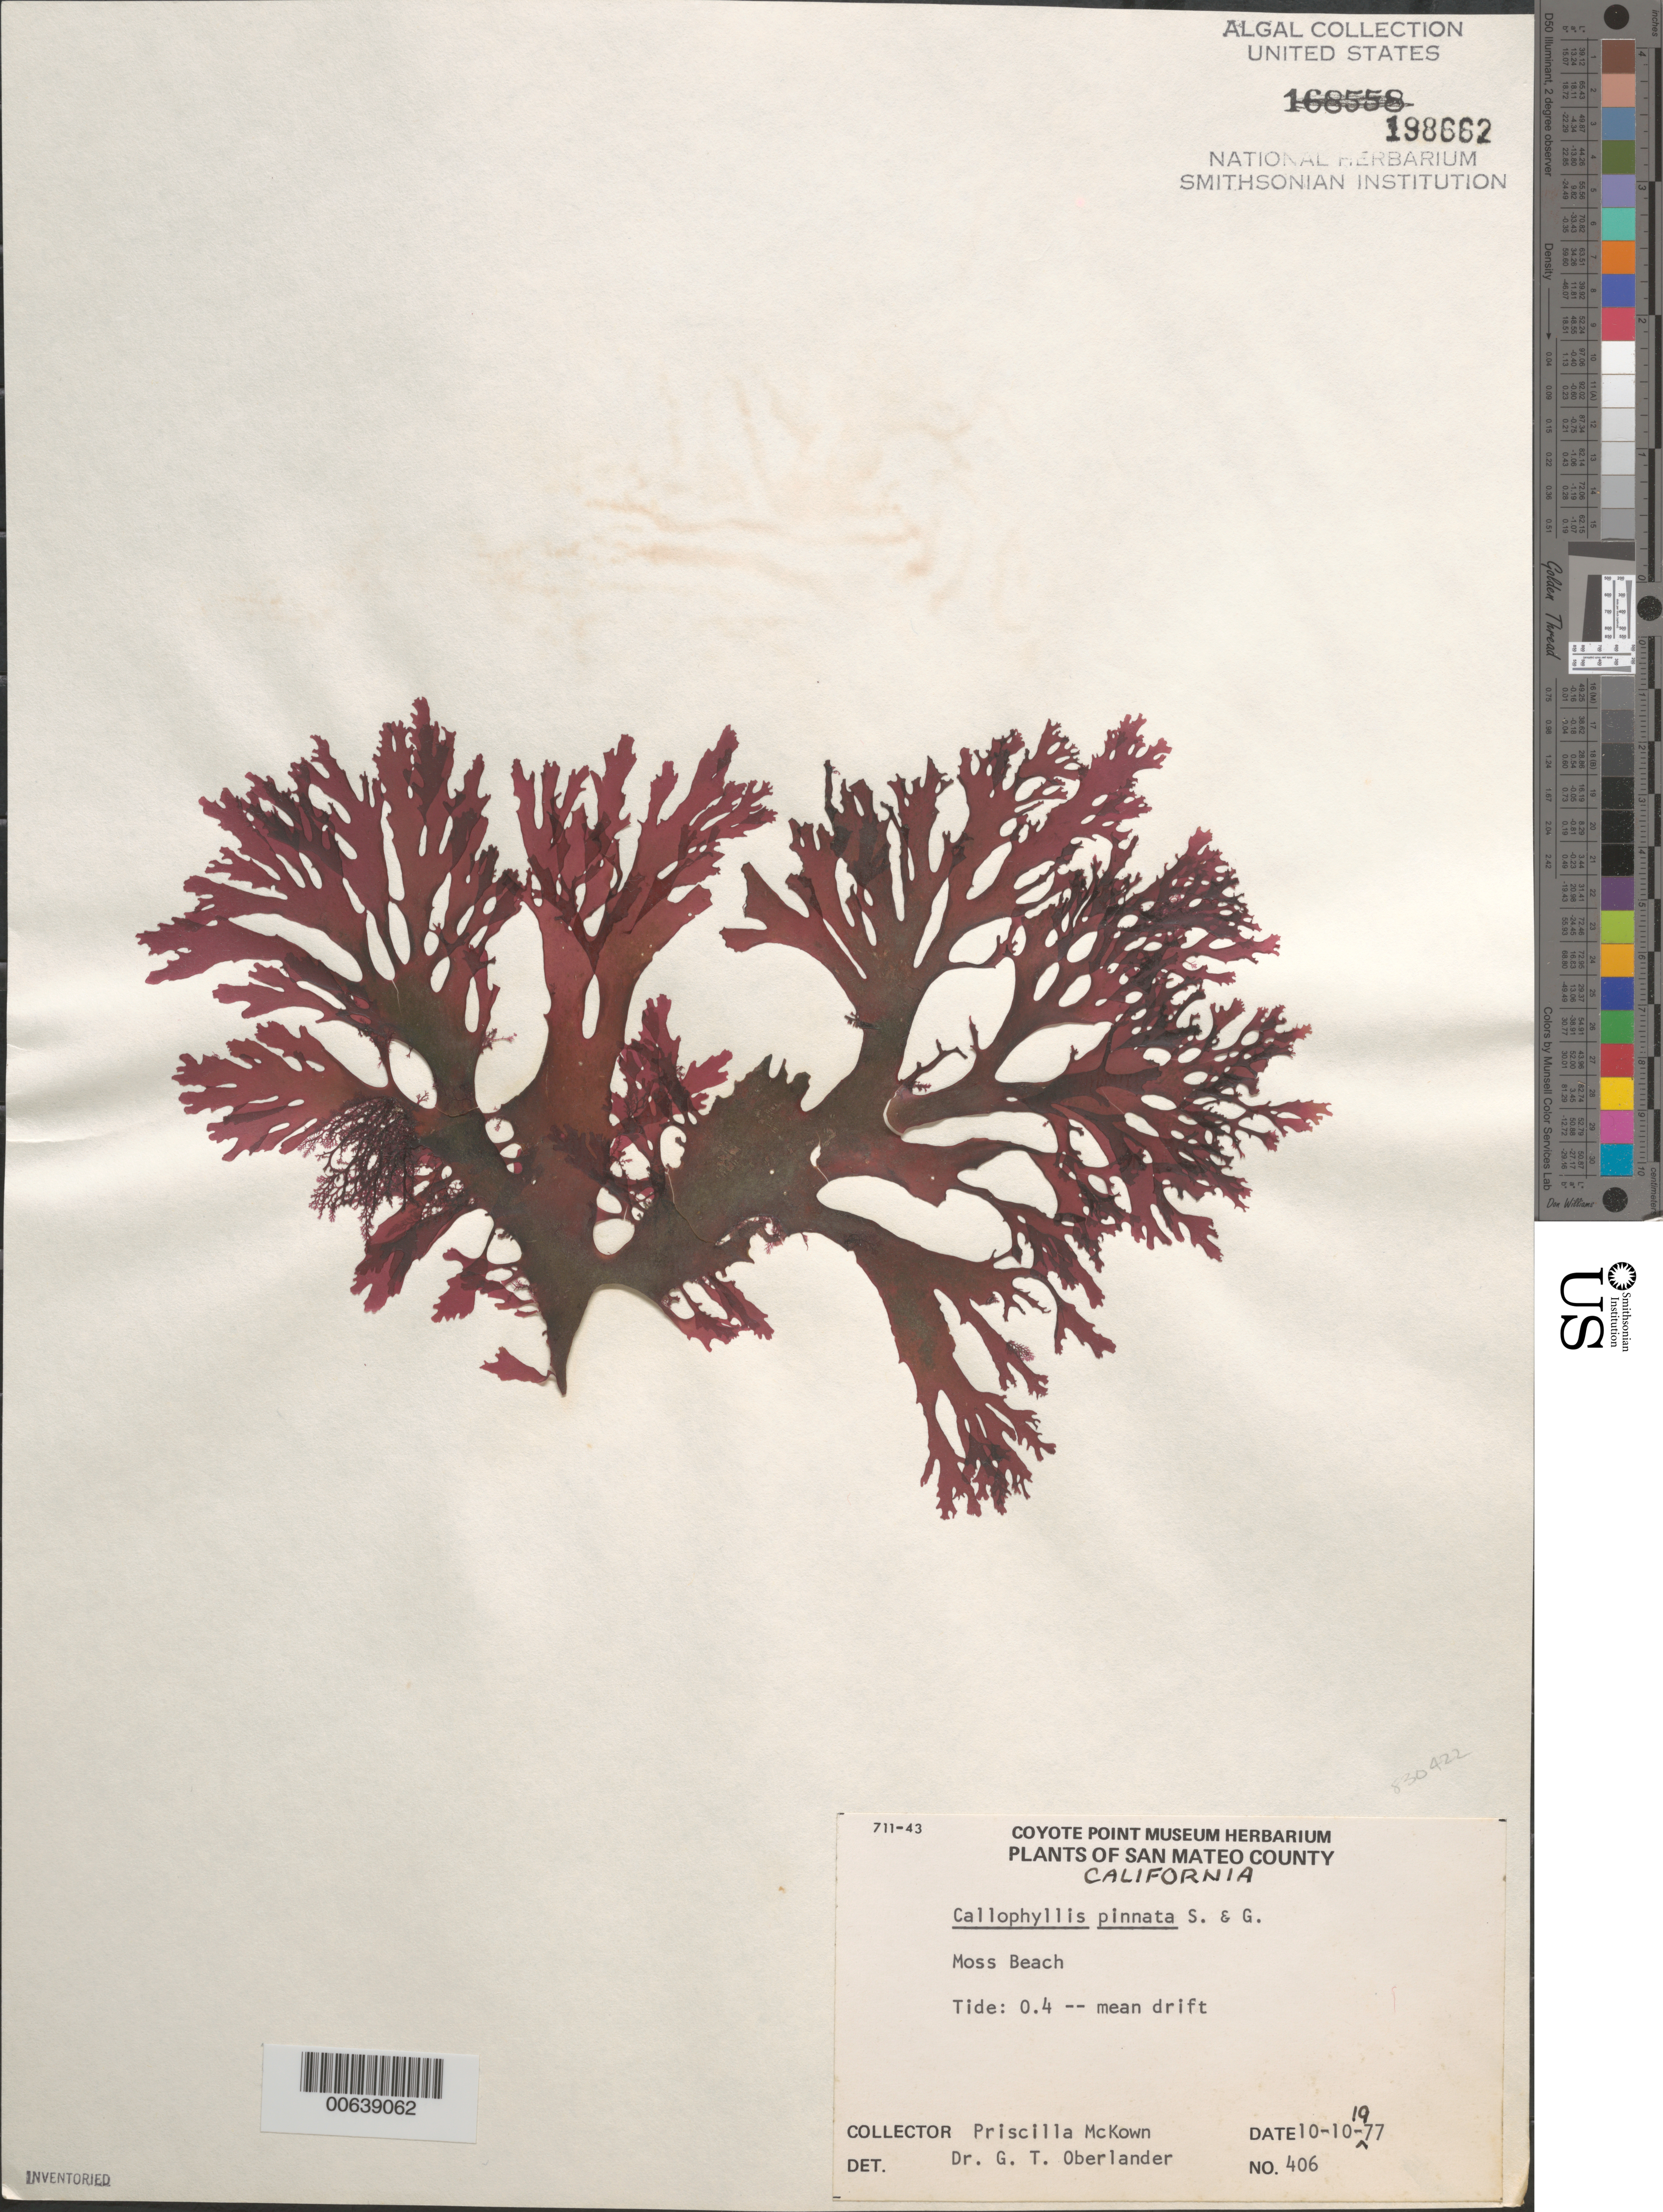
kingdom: Plantae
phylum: Rhodophyta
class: Florideophyceae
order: Gigartinales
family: Kallymeniaceae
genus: Callophyllis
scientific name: Callophyllis pinnata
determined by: Oberlander, G. T.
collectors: P. McKown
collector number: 406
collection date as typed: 10 Oct 1977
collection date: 1977-10-10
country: United States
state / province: California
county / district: San Mateo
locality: Moss Beach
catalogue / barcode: US 198662